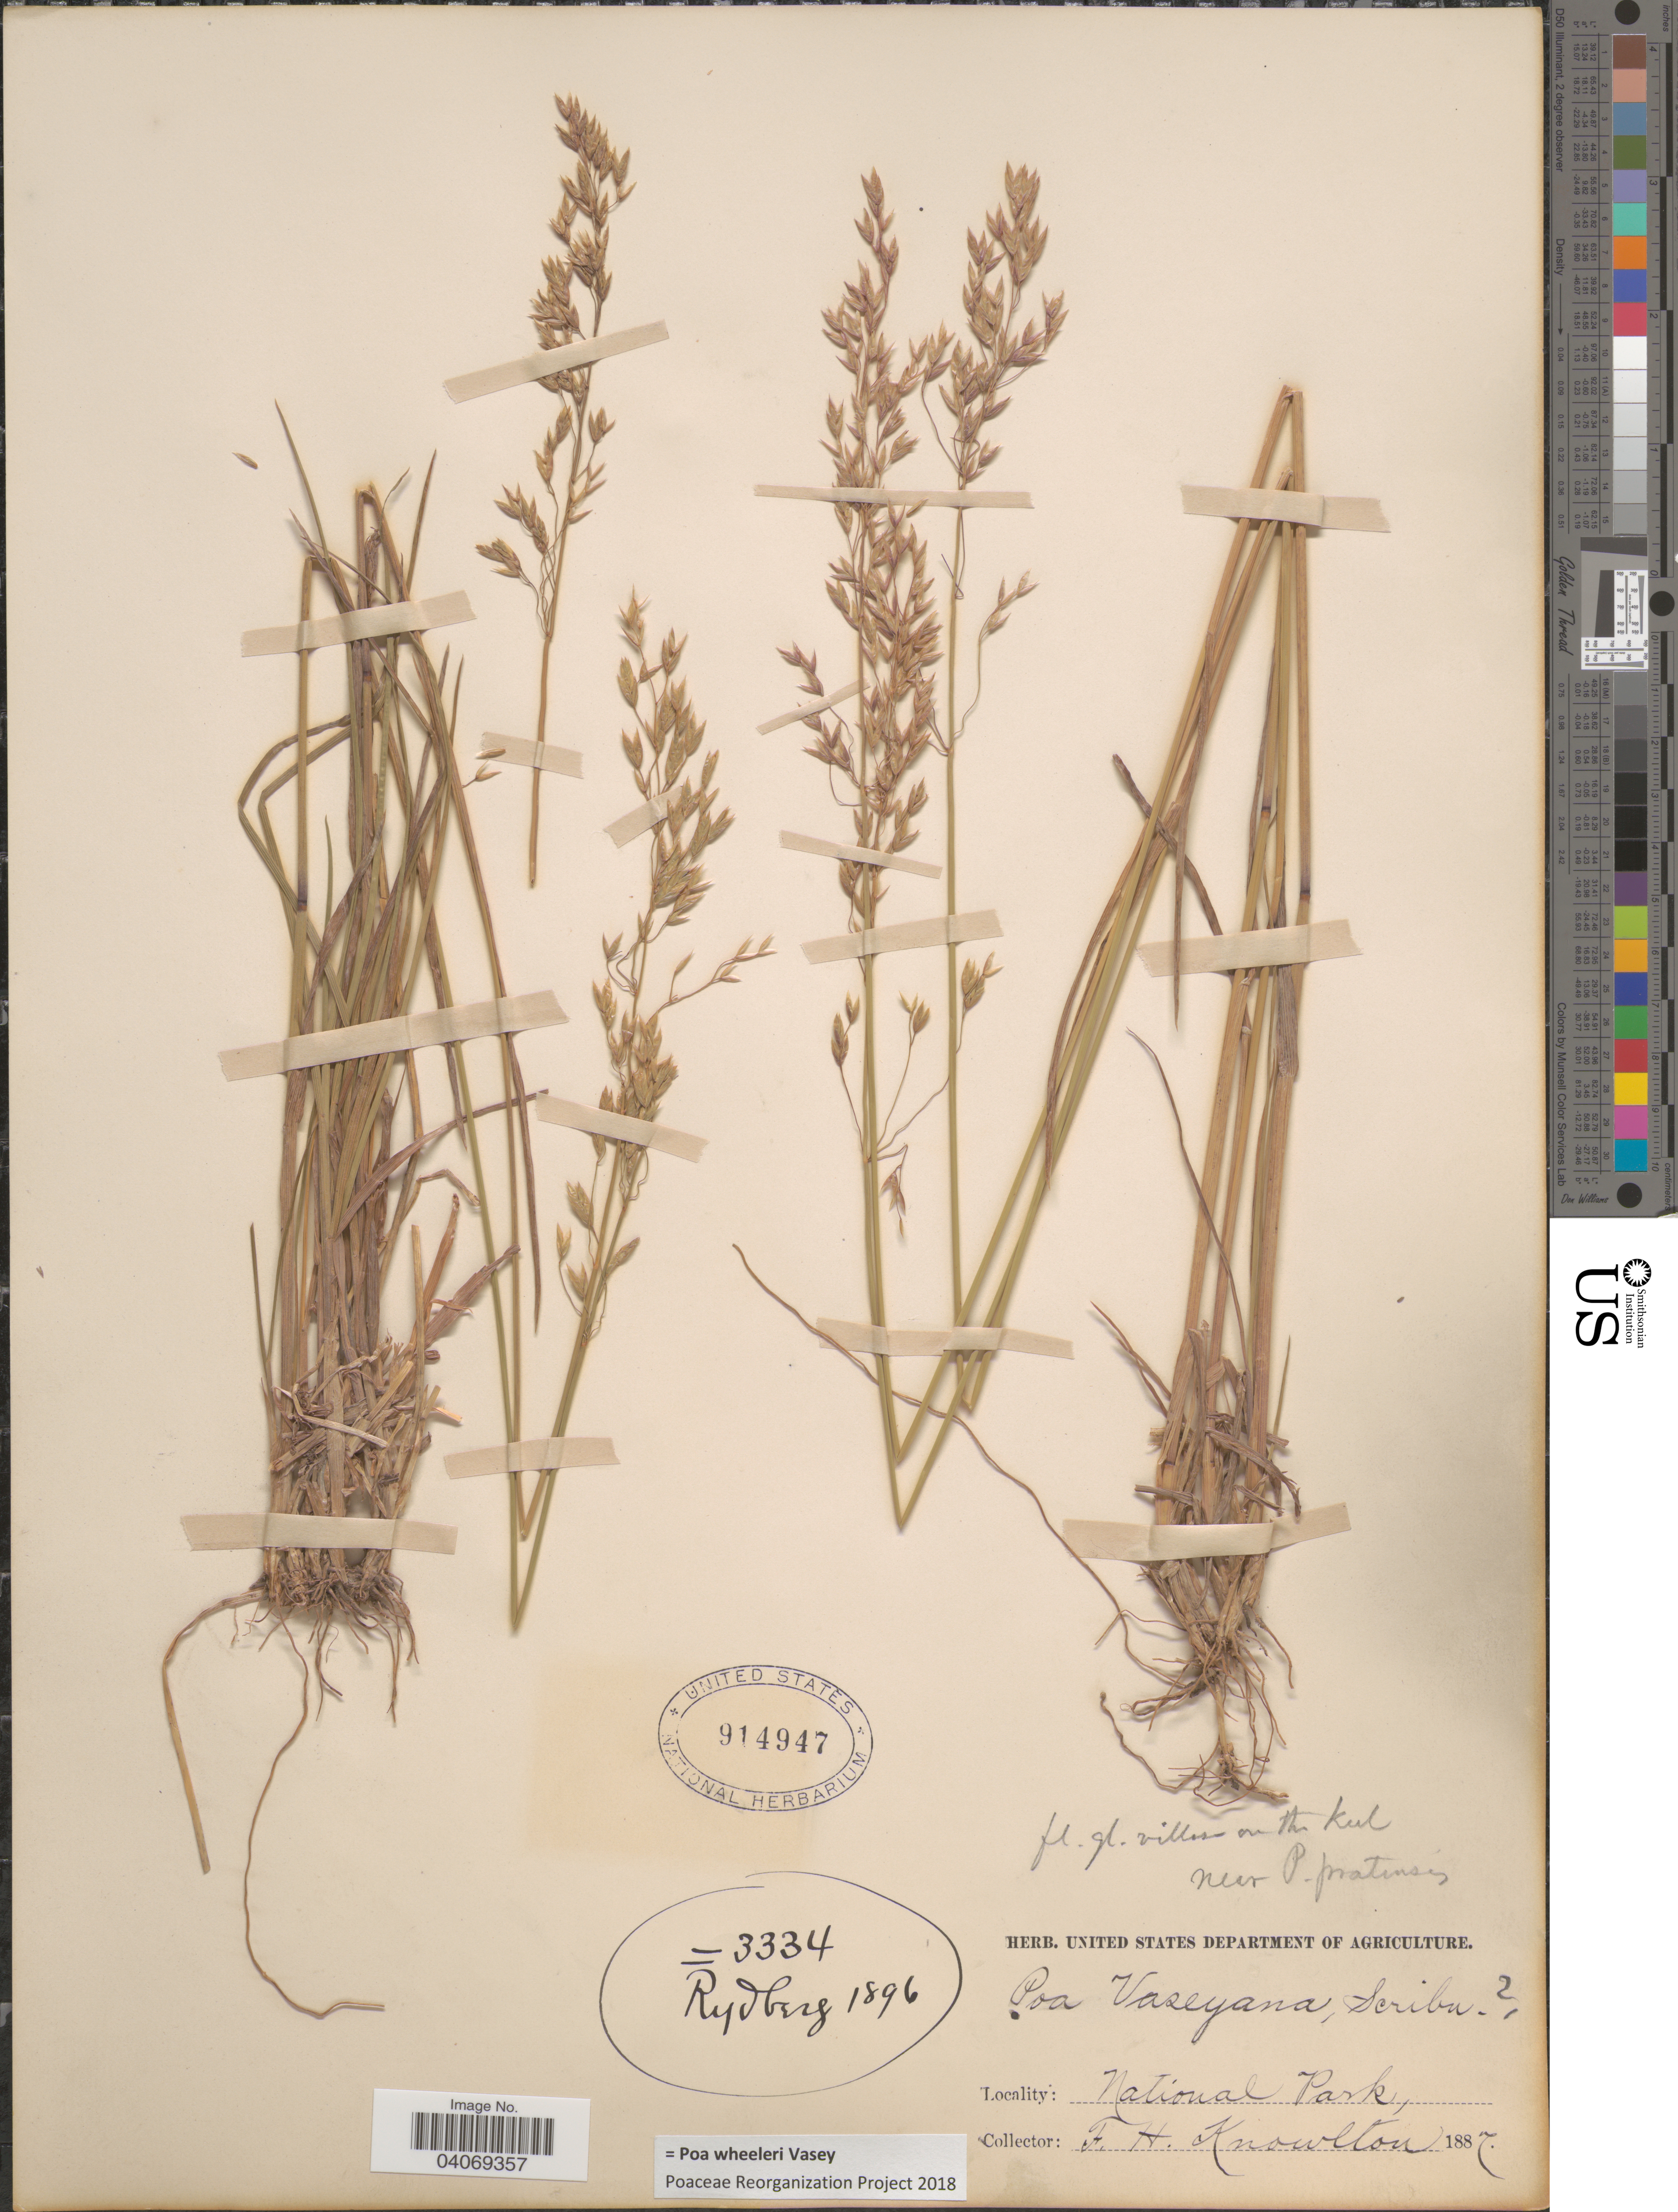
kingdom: Plantae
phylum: Tracheophyta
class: Liliopsida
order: Poales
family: Poaceae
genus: Poa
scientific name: Poa wheeleri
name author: Vasey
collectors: F. H. Knowlton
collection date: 1887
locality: National Park.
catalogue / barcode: US 914947